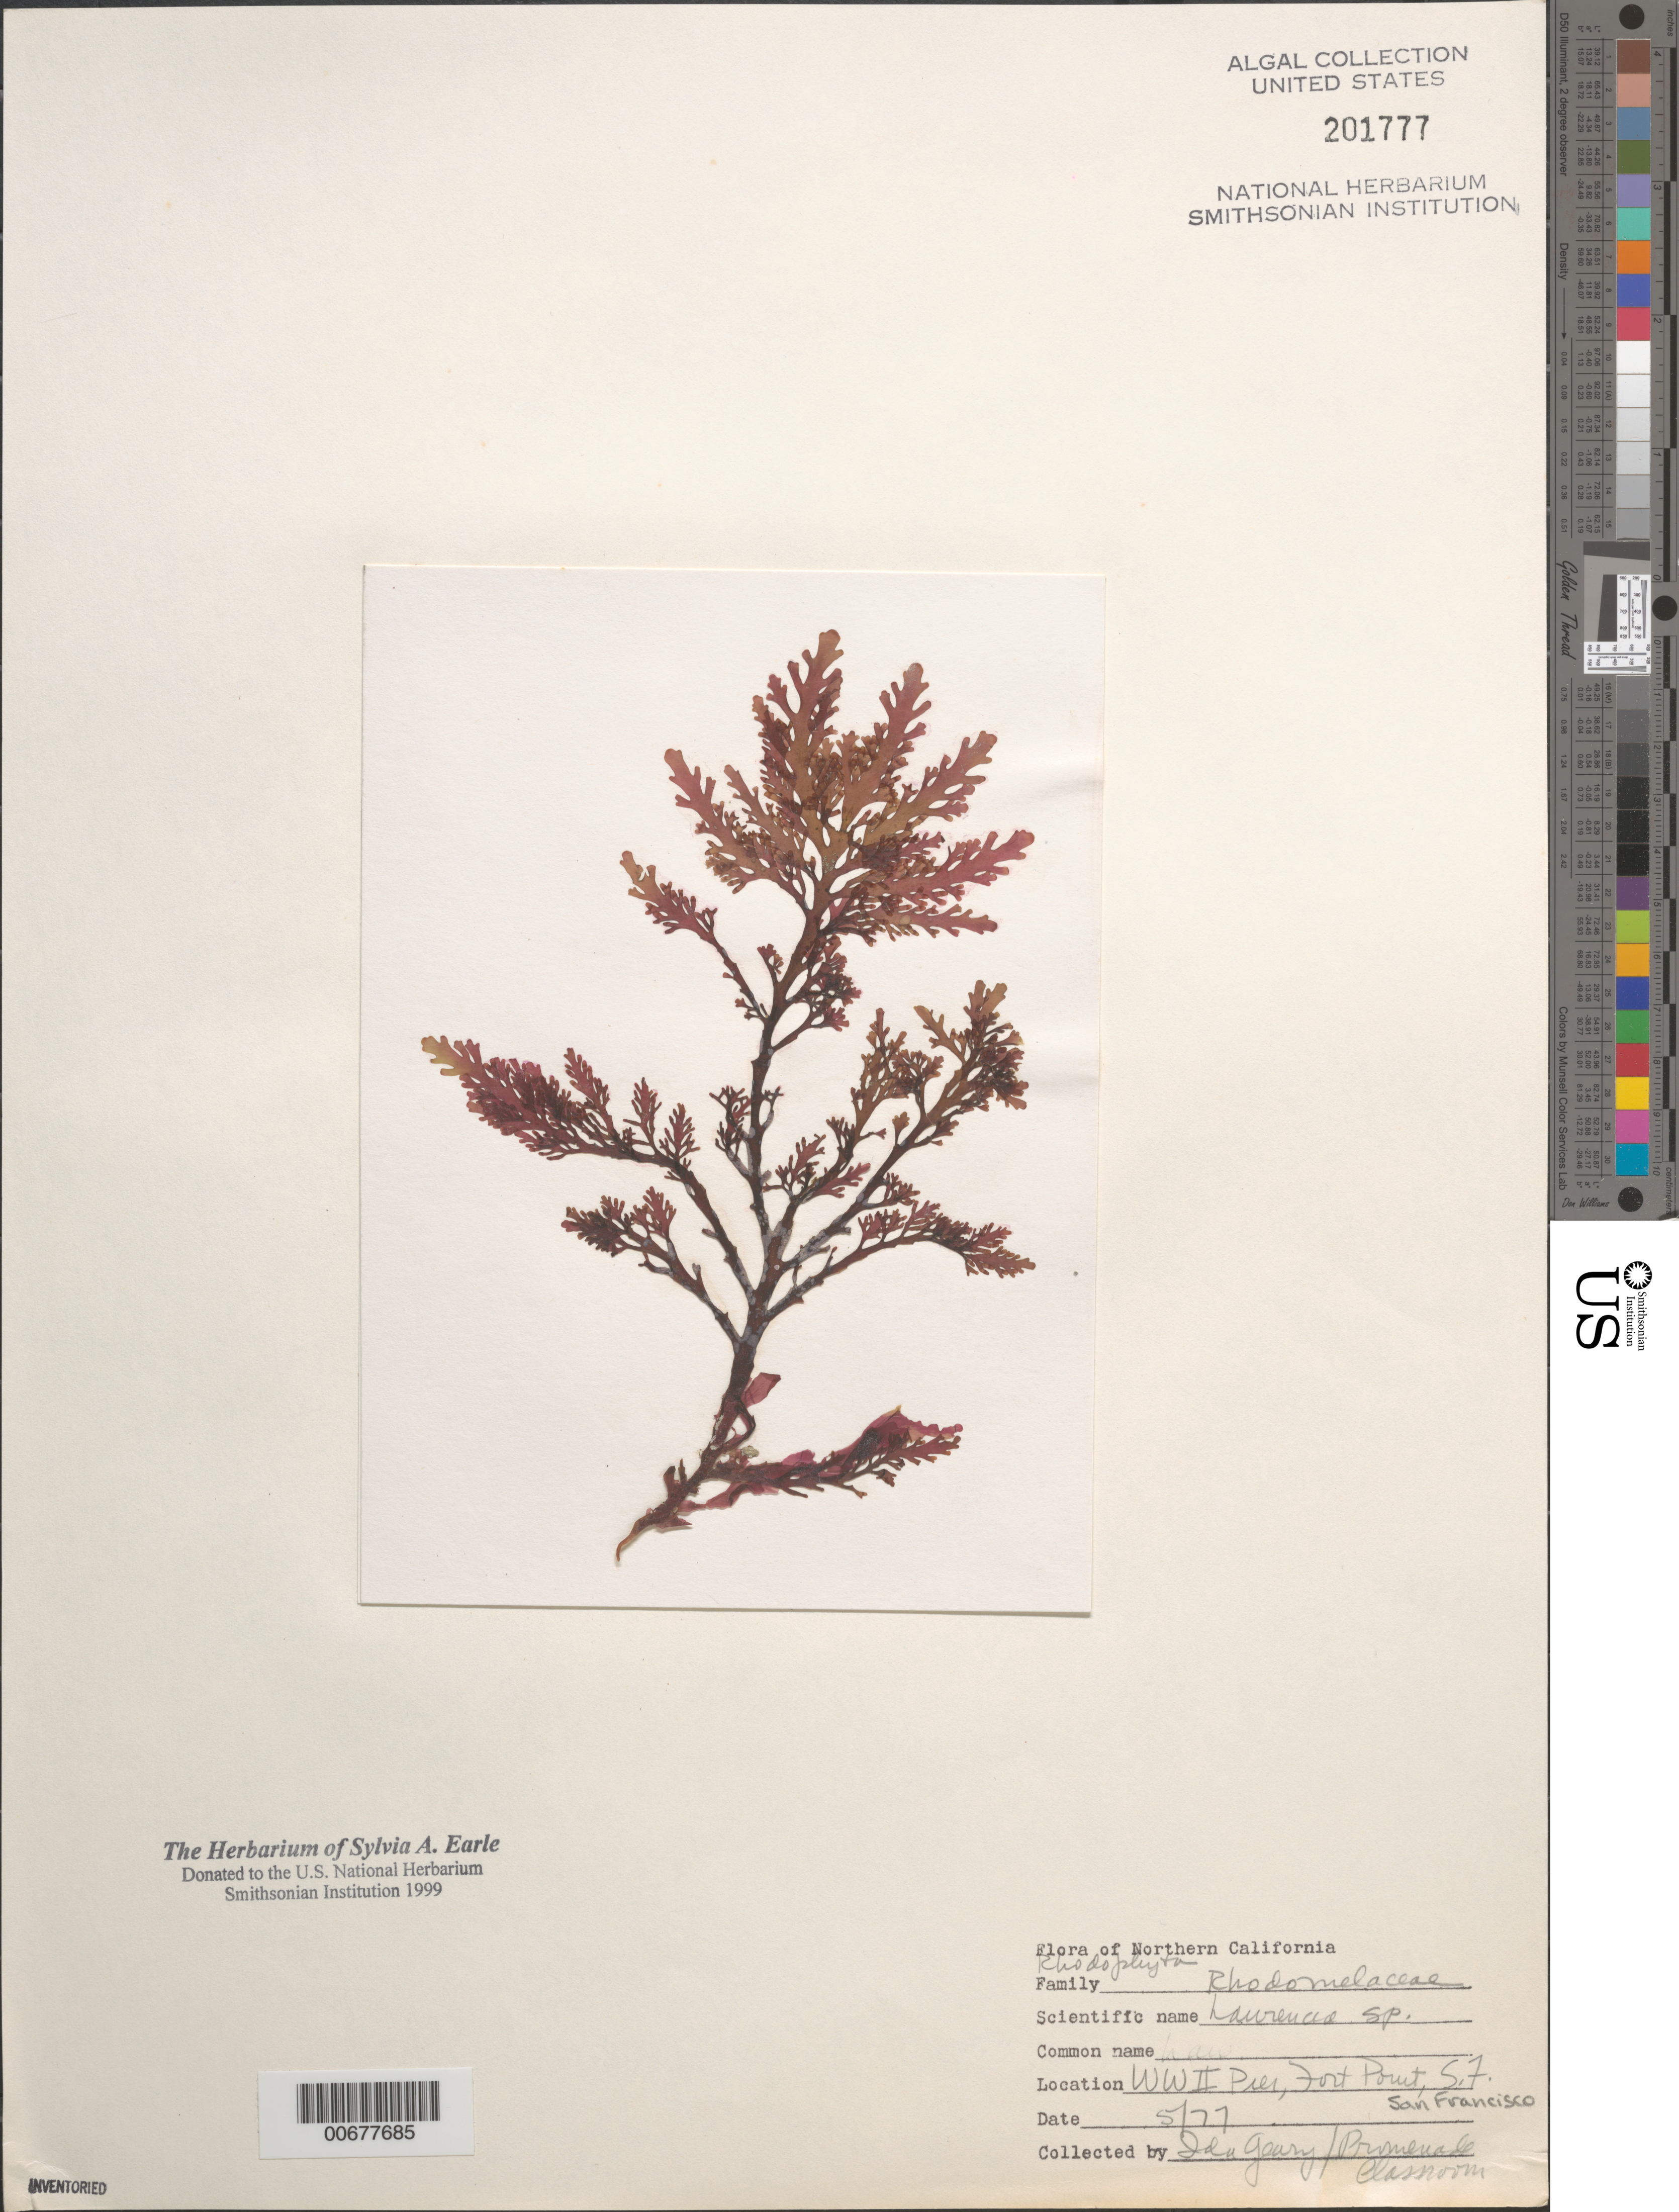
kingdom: Plantae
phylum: Rhodophyta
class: Florideophyceae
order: Ceramiales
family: Rhodomelaceae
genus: Laurencia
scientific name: Laurencia sp.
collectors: I. Geary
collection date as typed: May 1977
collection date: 1977-05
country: United States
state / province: California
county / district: San Francisco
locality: San Francisco, Fort Point, World War II Pier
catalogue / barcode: US 201777